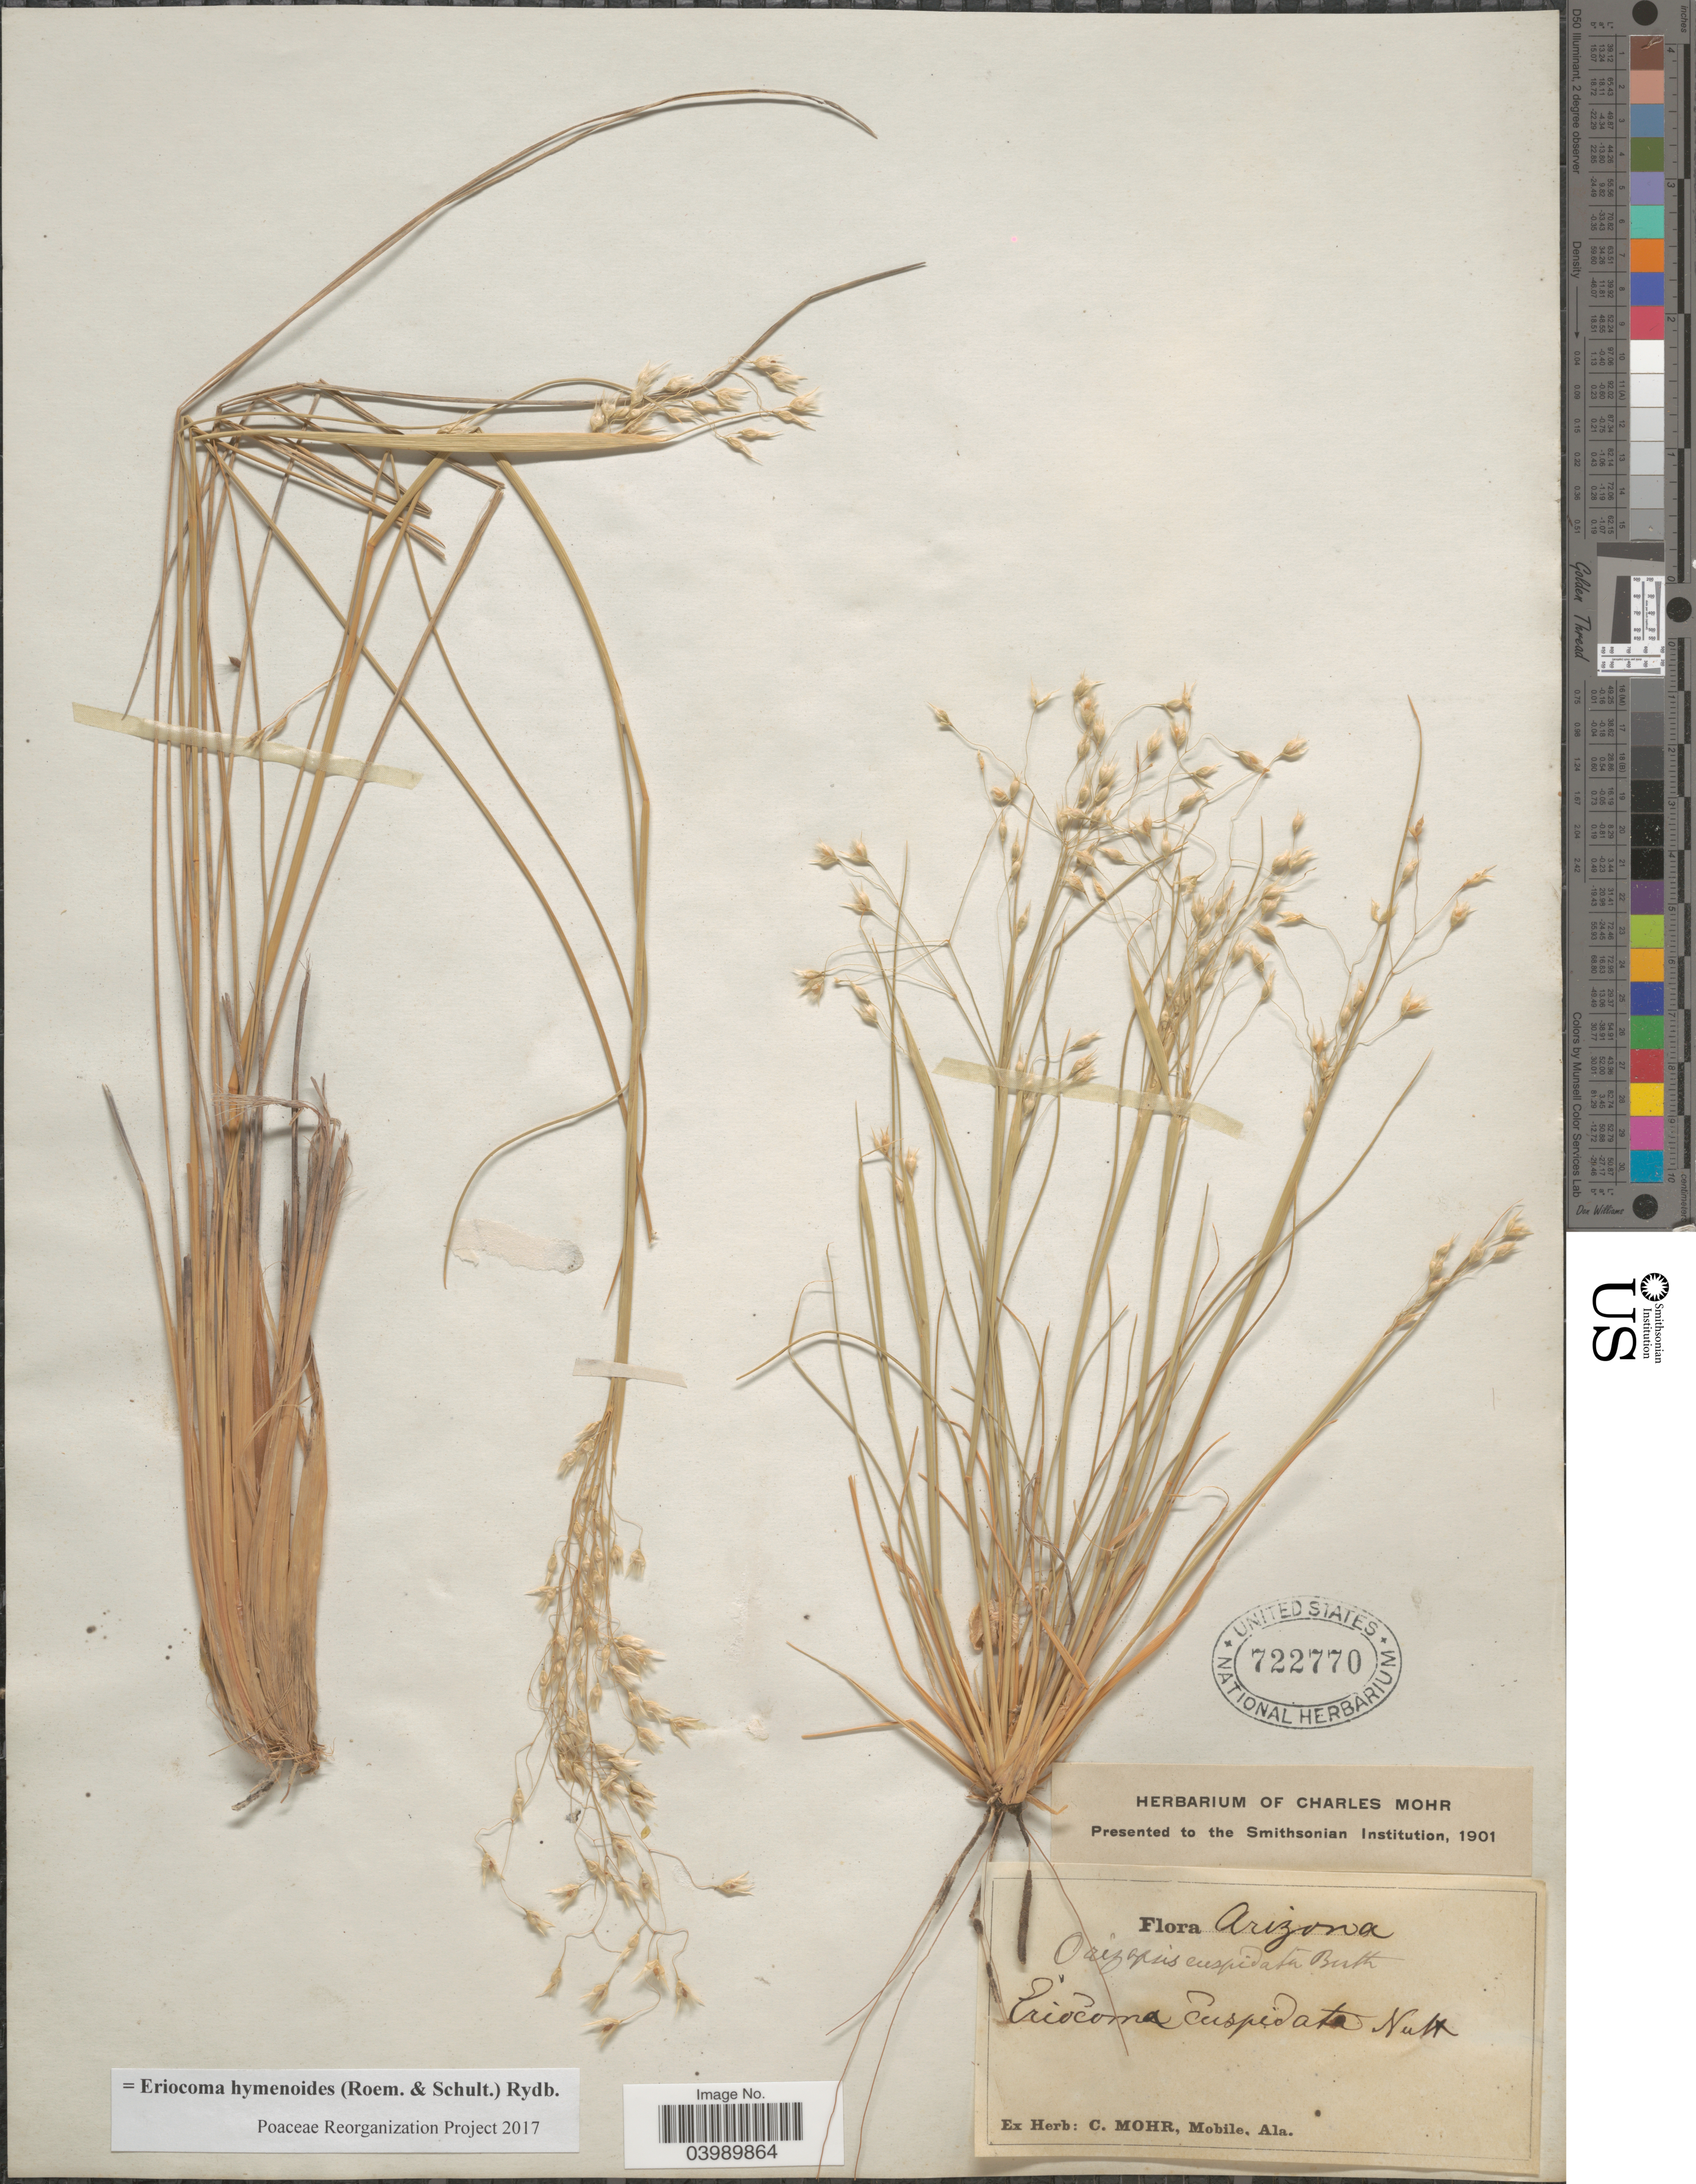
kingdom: Plantae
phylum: Tracheophyta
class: Liliopsida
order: Poales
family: Poaceae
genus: Eriocoma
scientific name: Eriocoma hymenoides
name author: (Roem. & Schult.) Rydb.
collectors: ex herb. Charles Mohr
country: United States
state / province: Arizona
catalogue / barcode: US 722770